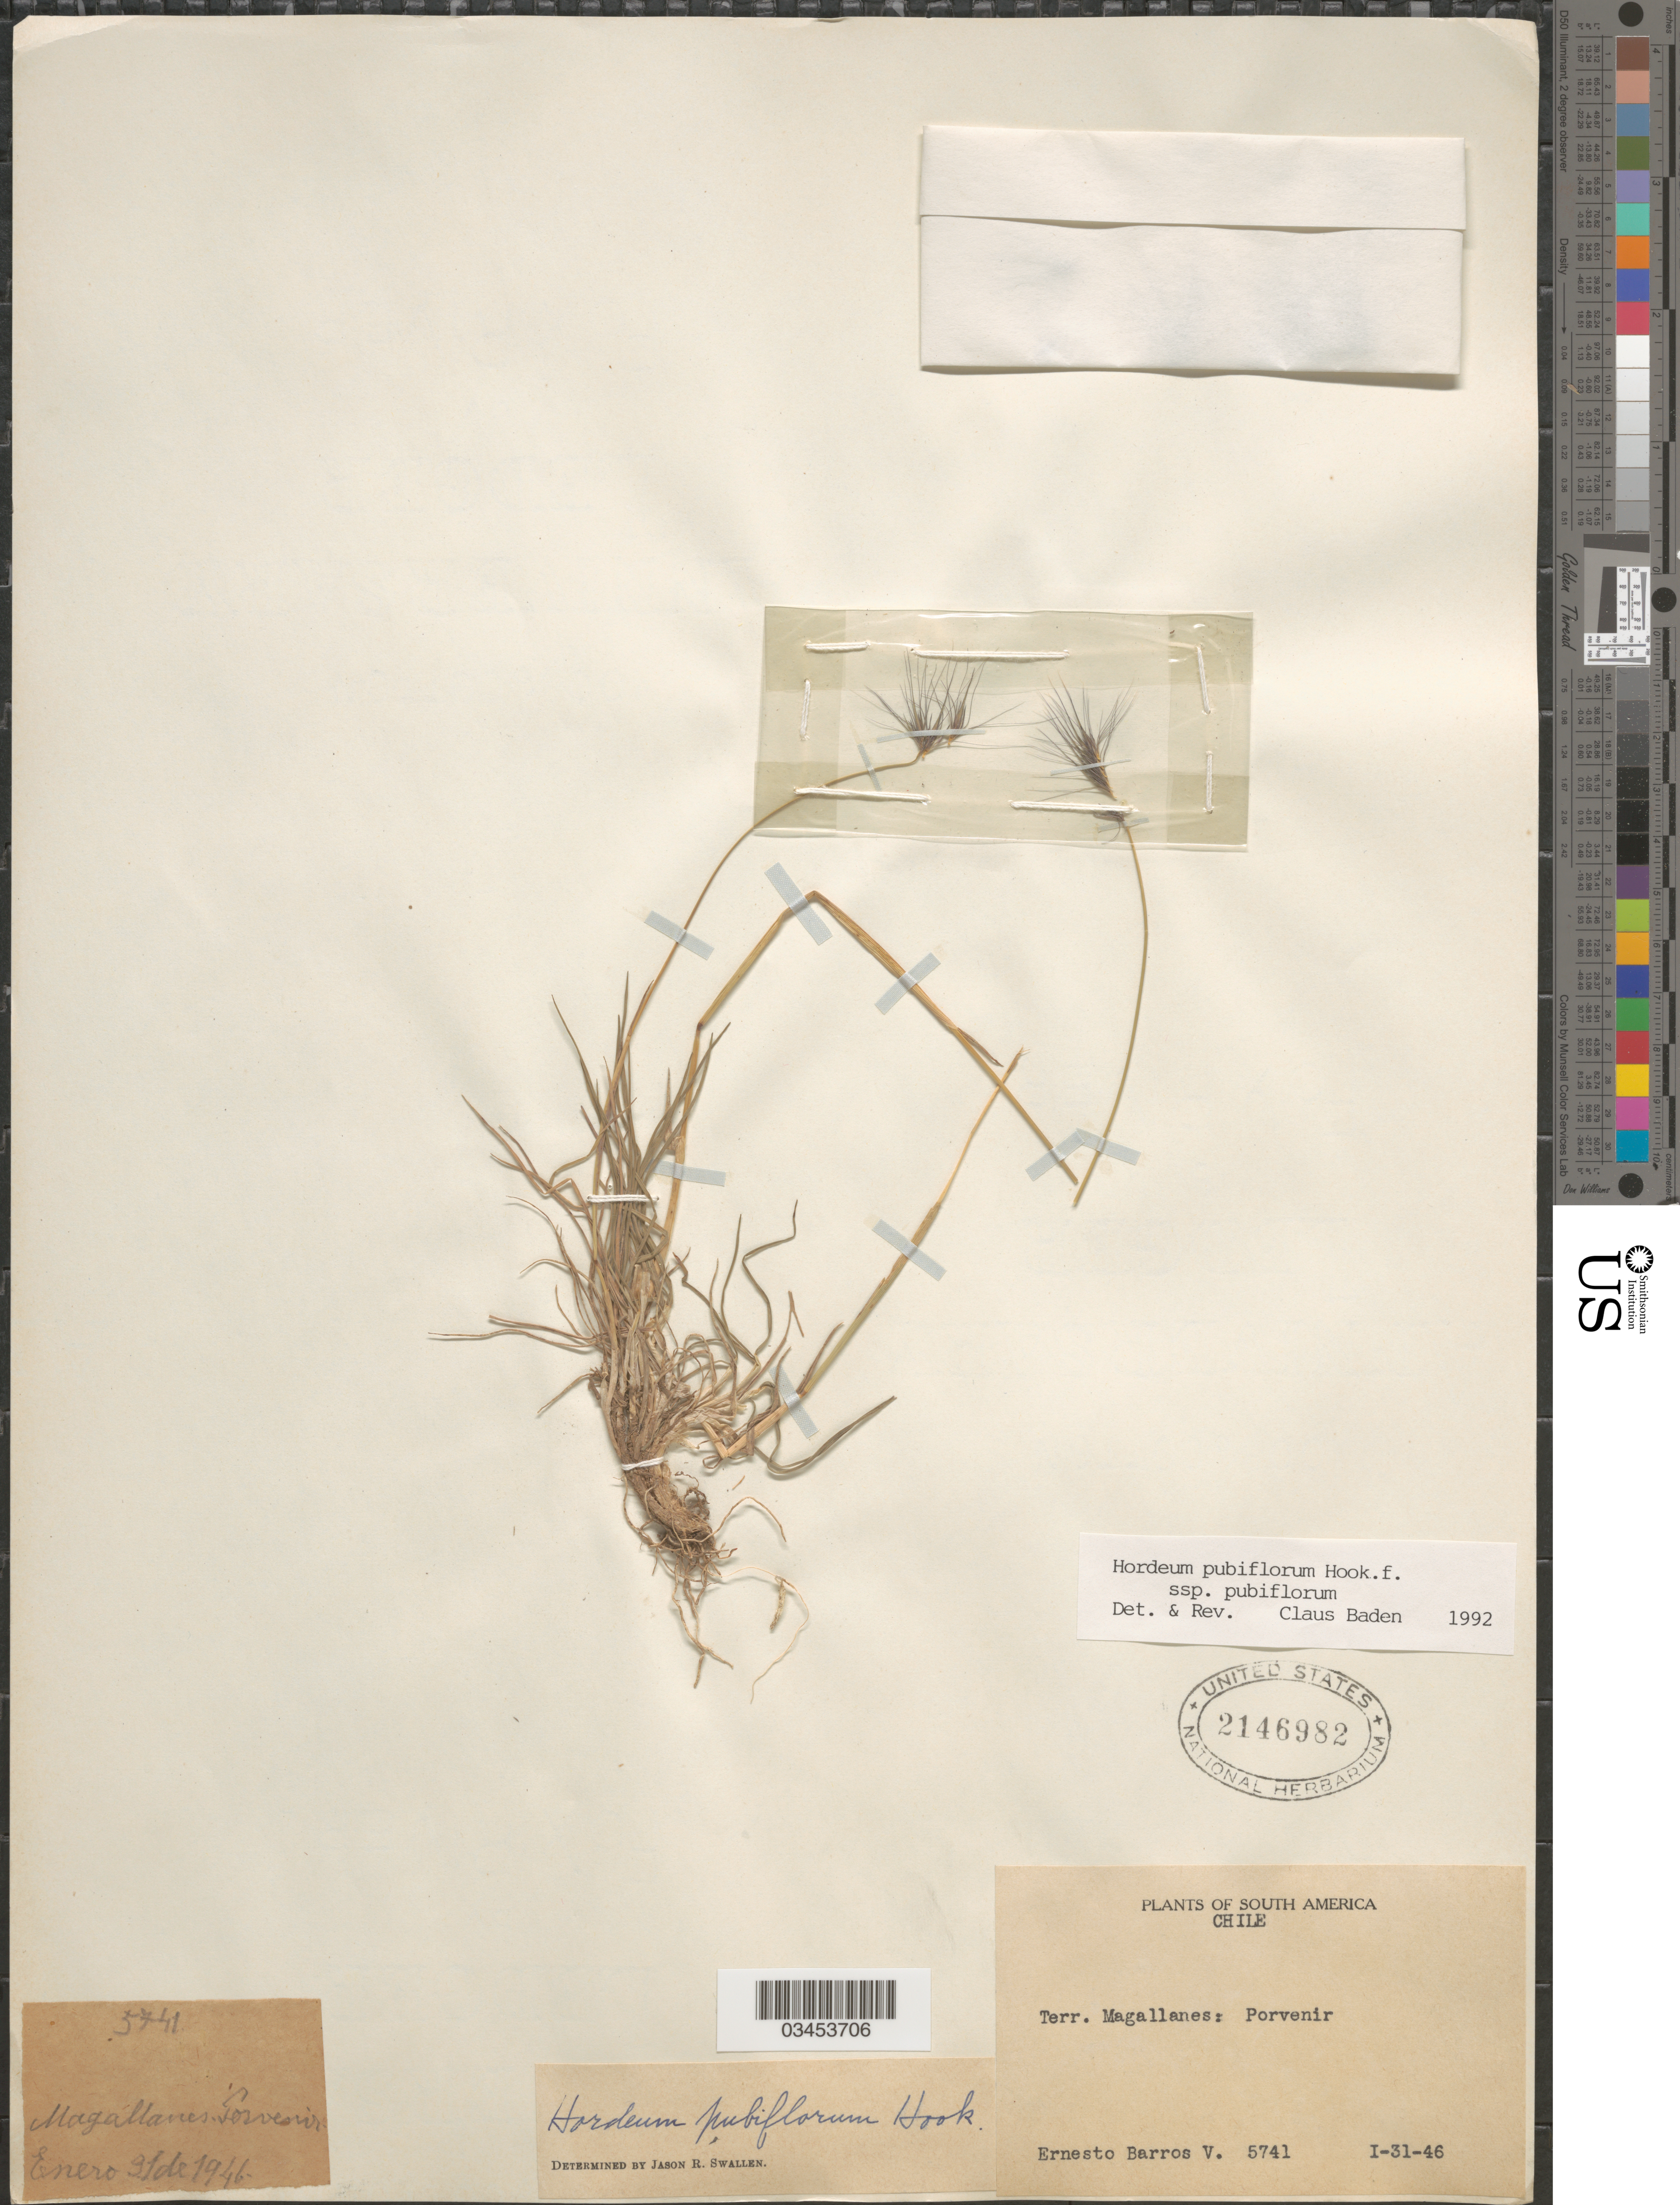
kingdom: Plantae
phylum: Tracheophyta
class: Liliopsida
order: Poales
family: Poaceae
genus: Hordeum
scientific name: Hordeum pubiflorum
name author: Hook. f.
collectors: E. Barros V.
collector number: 5741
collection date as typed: Transcribed d/m/y: 31/1/46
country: Chile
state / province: Magallanes y de la Antártica Chilena (XII)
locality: Terr. Magallanes: Porvenir.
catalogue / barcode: US 2146982